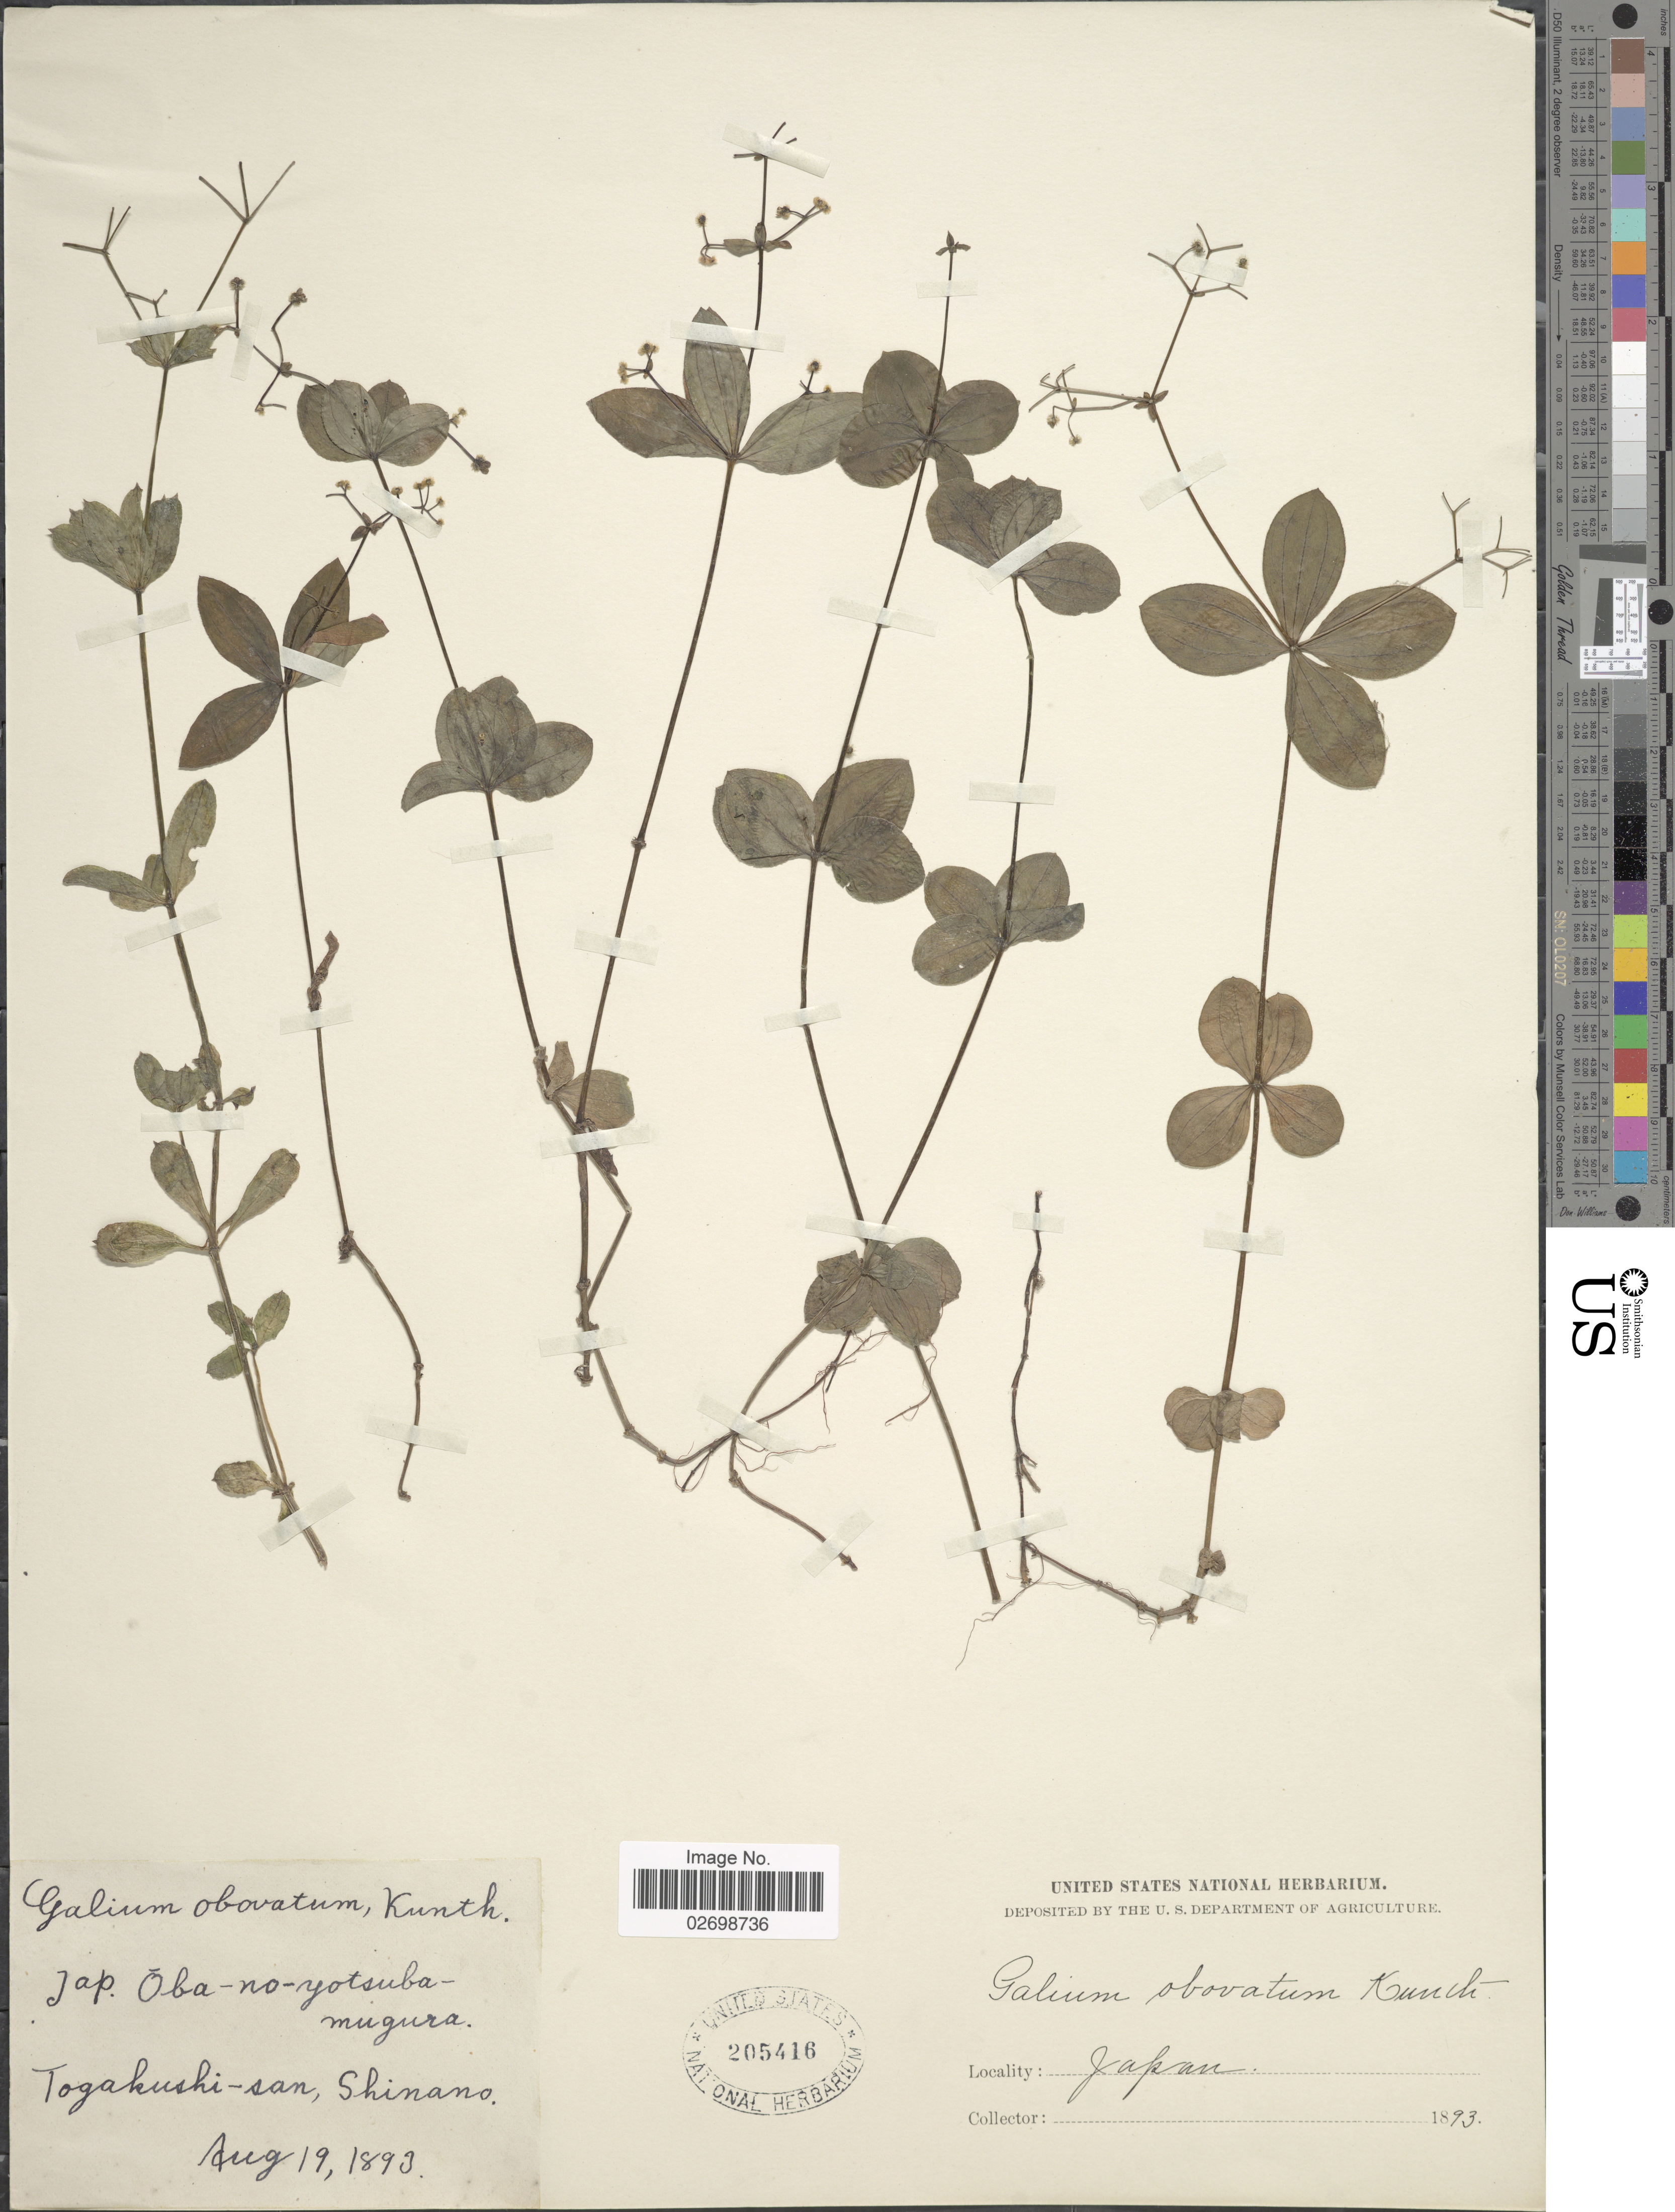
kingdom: Plantae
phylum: Tracheophyta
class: Magnoliopsida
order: Gentianales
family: Rubiaceae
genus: Galium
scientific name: Galium obovatum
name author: Kunth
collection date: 1893-08-19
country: Japan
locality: Togakushi-san, Shinano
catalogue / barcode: US 205416